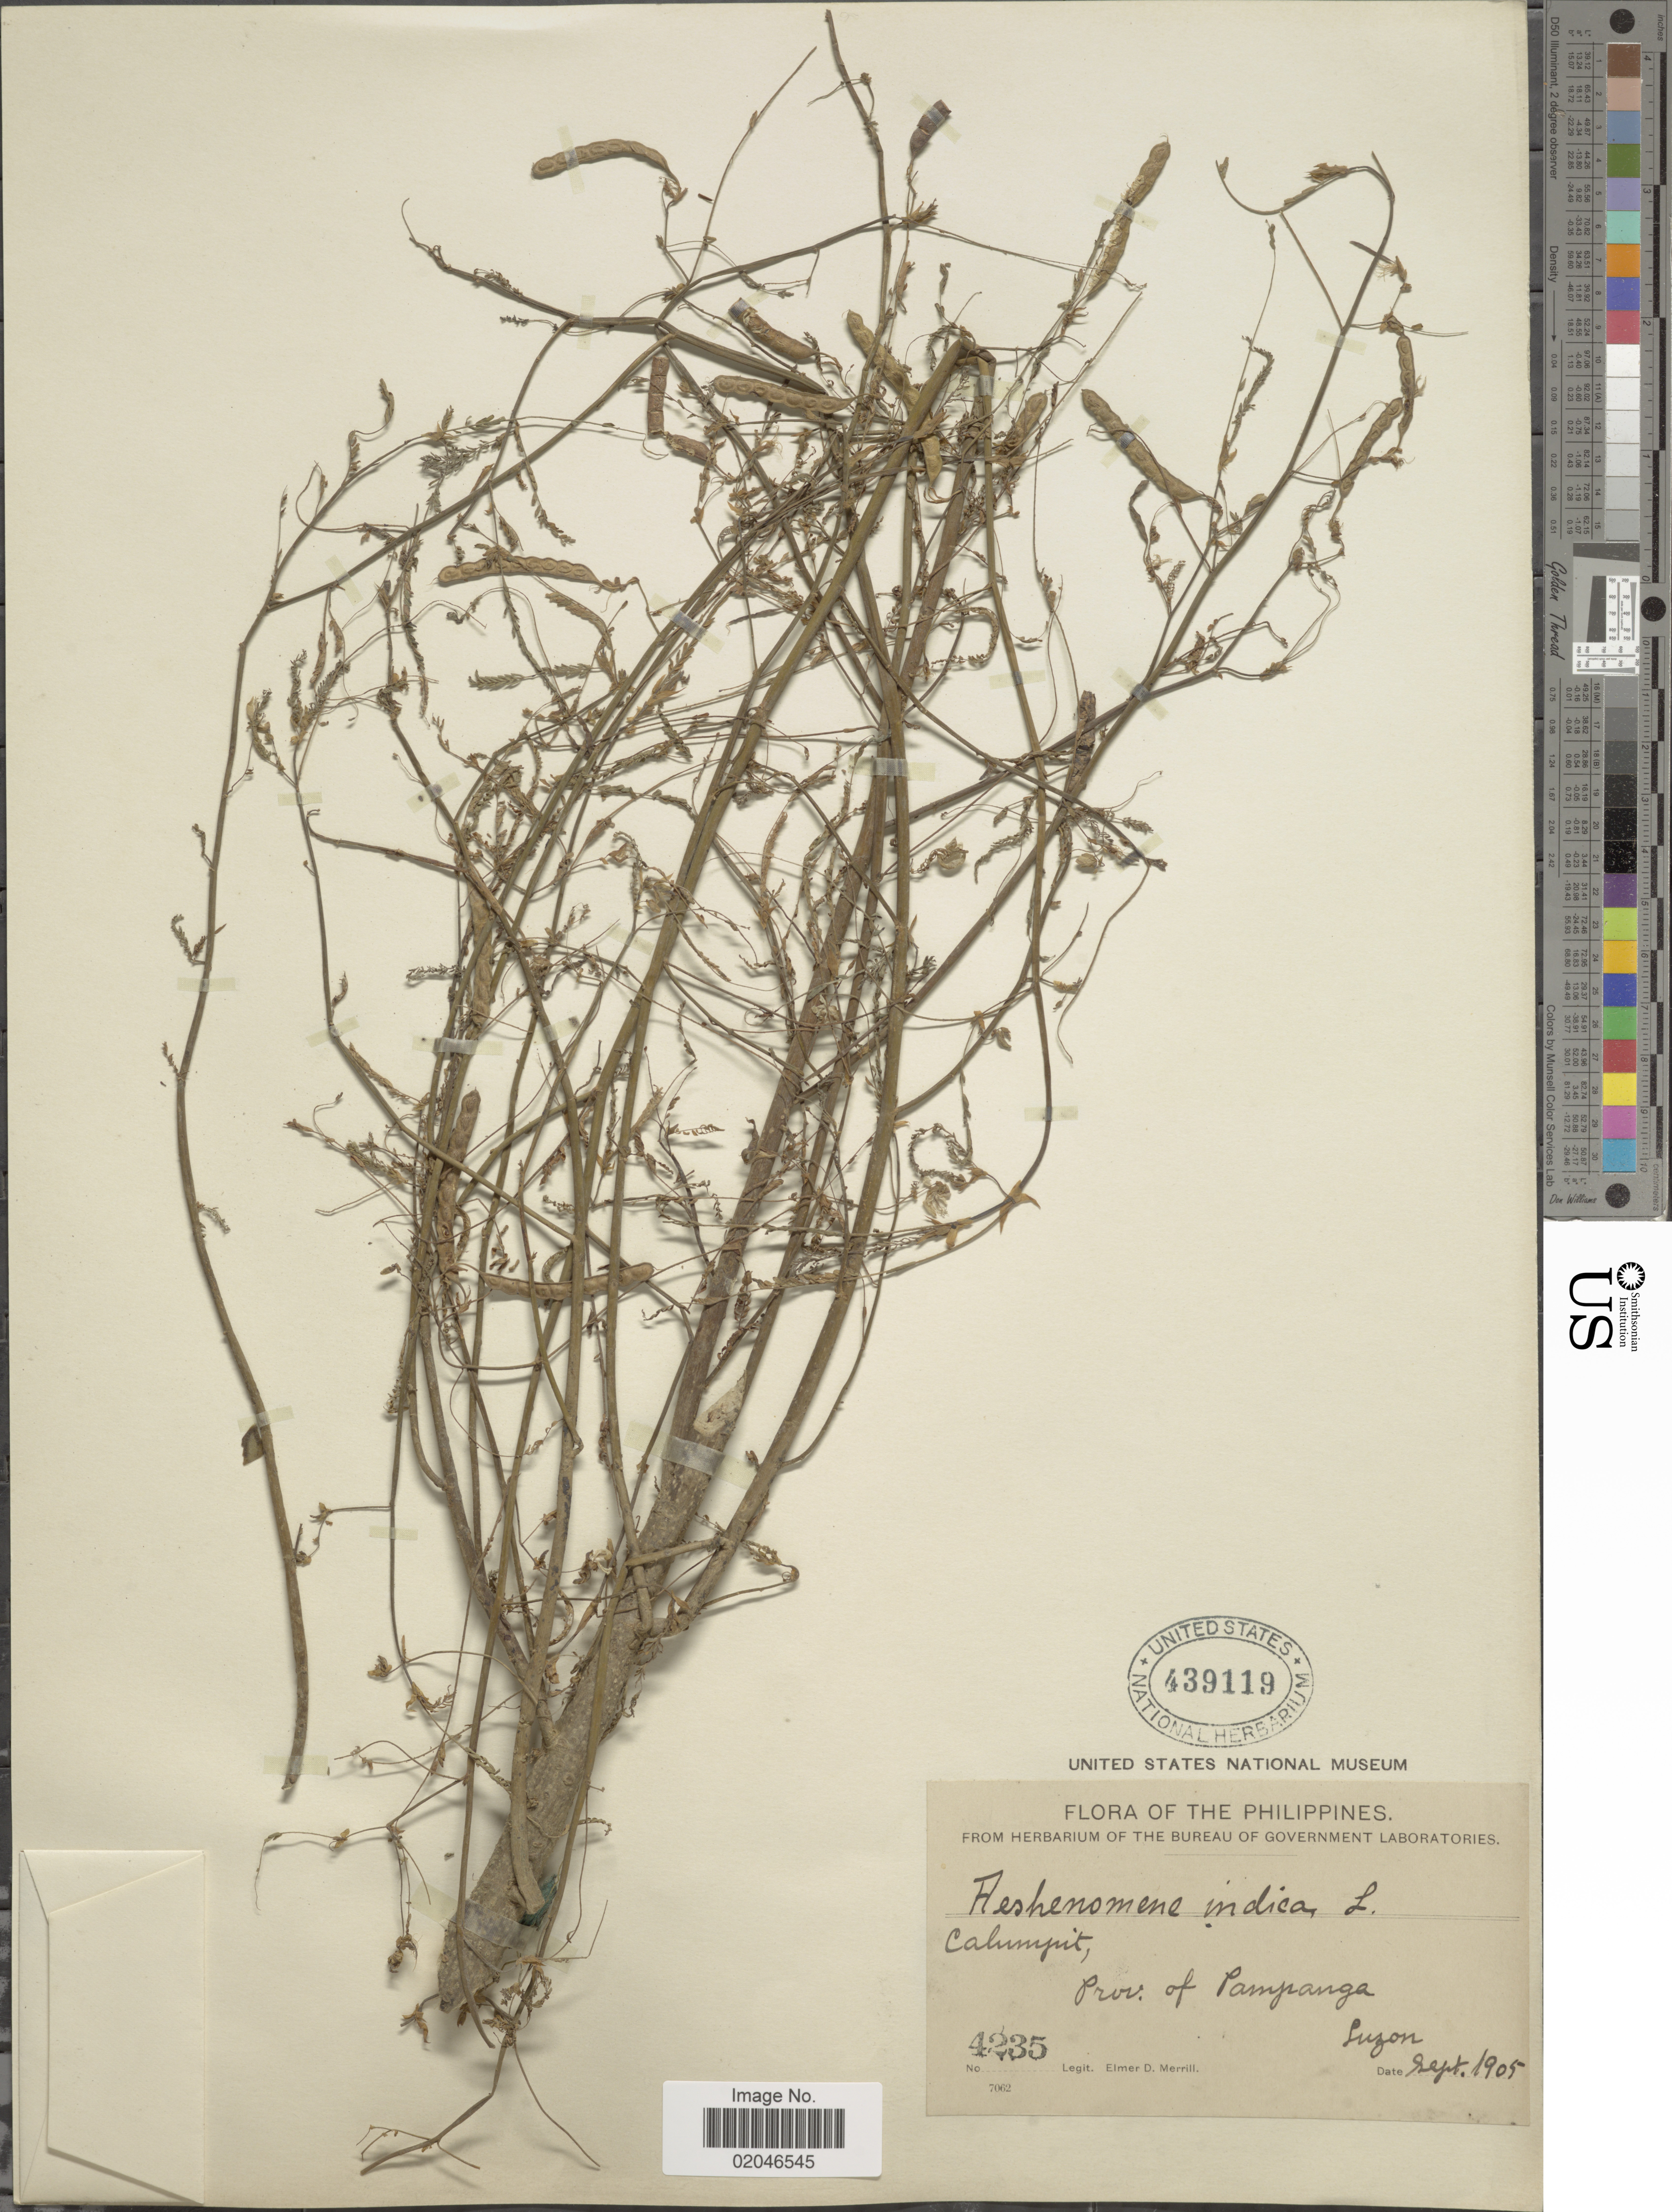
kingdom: Plantae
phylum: Tracheophyta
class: Magnoliopsida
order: Fabales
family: Fabaceae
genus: Aeschynomene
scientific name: Aeschynomene indica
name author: L.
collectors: E. D. Merrill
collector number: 4235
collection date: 1905-09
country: Philippines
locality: Calumpit, prov. Pampanga, Luzon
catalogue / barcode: US 439119